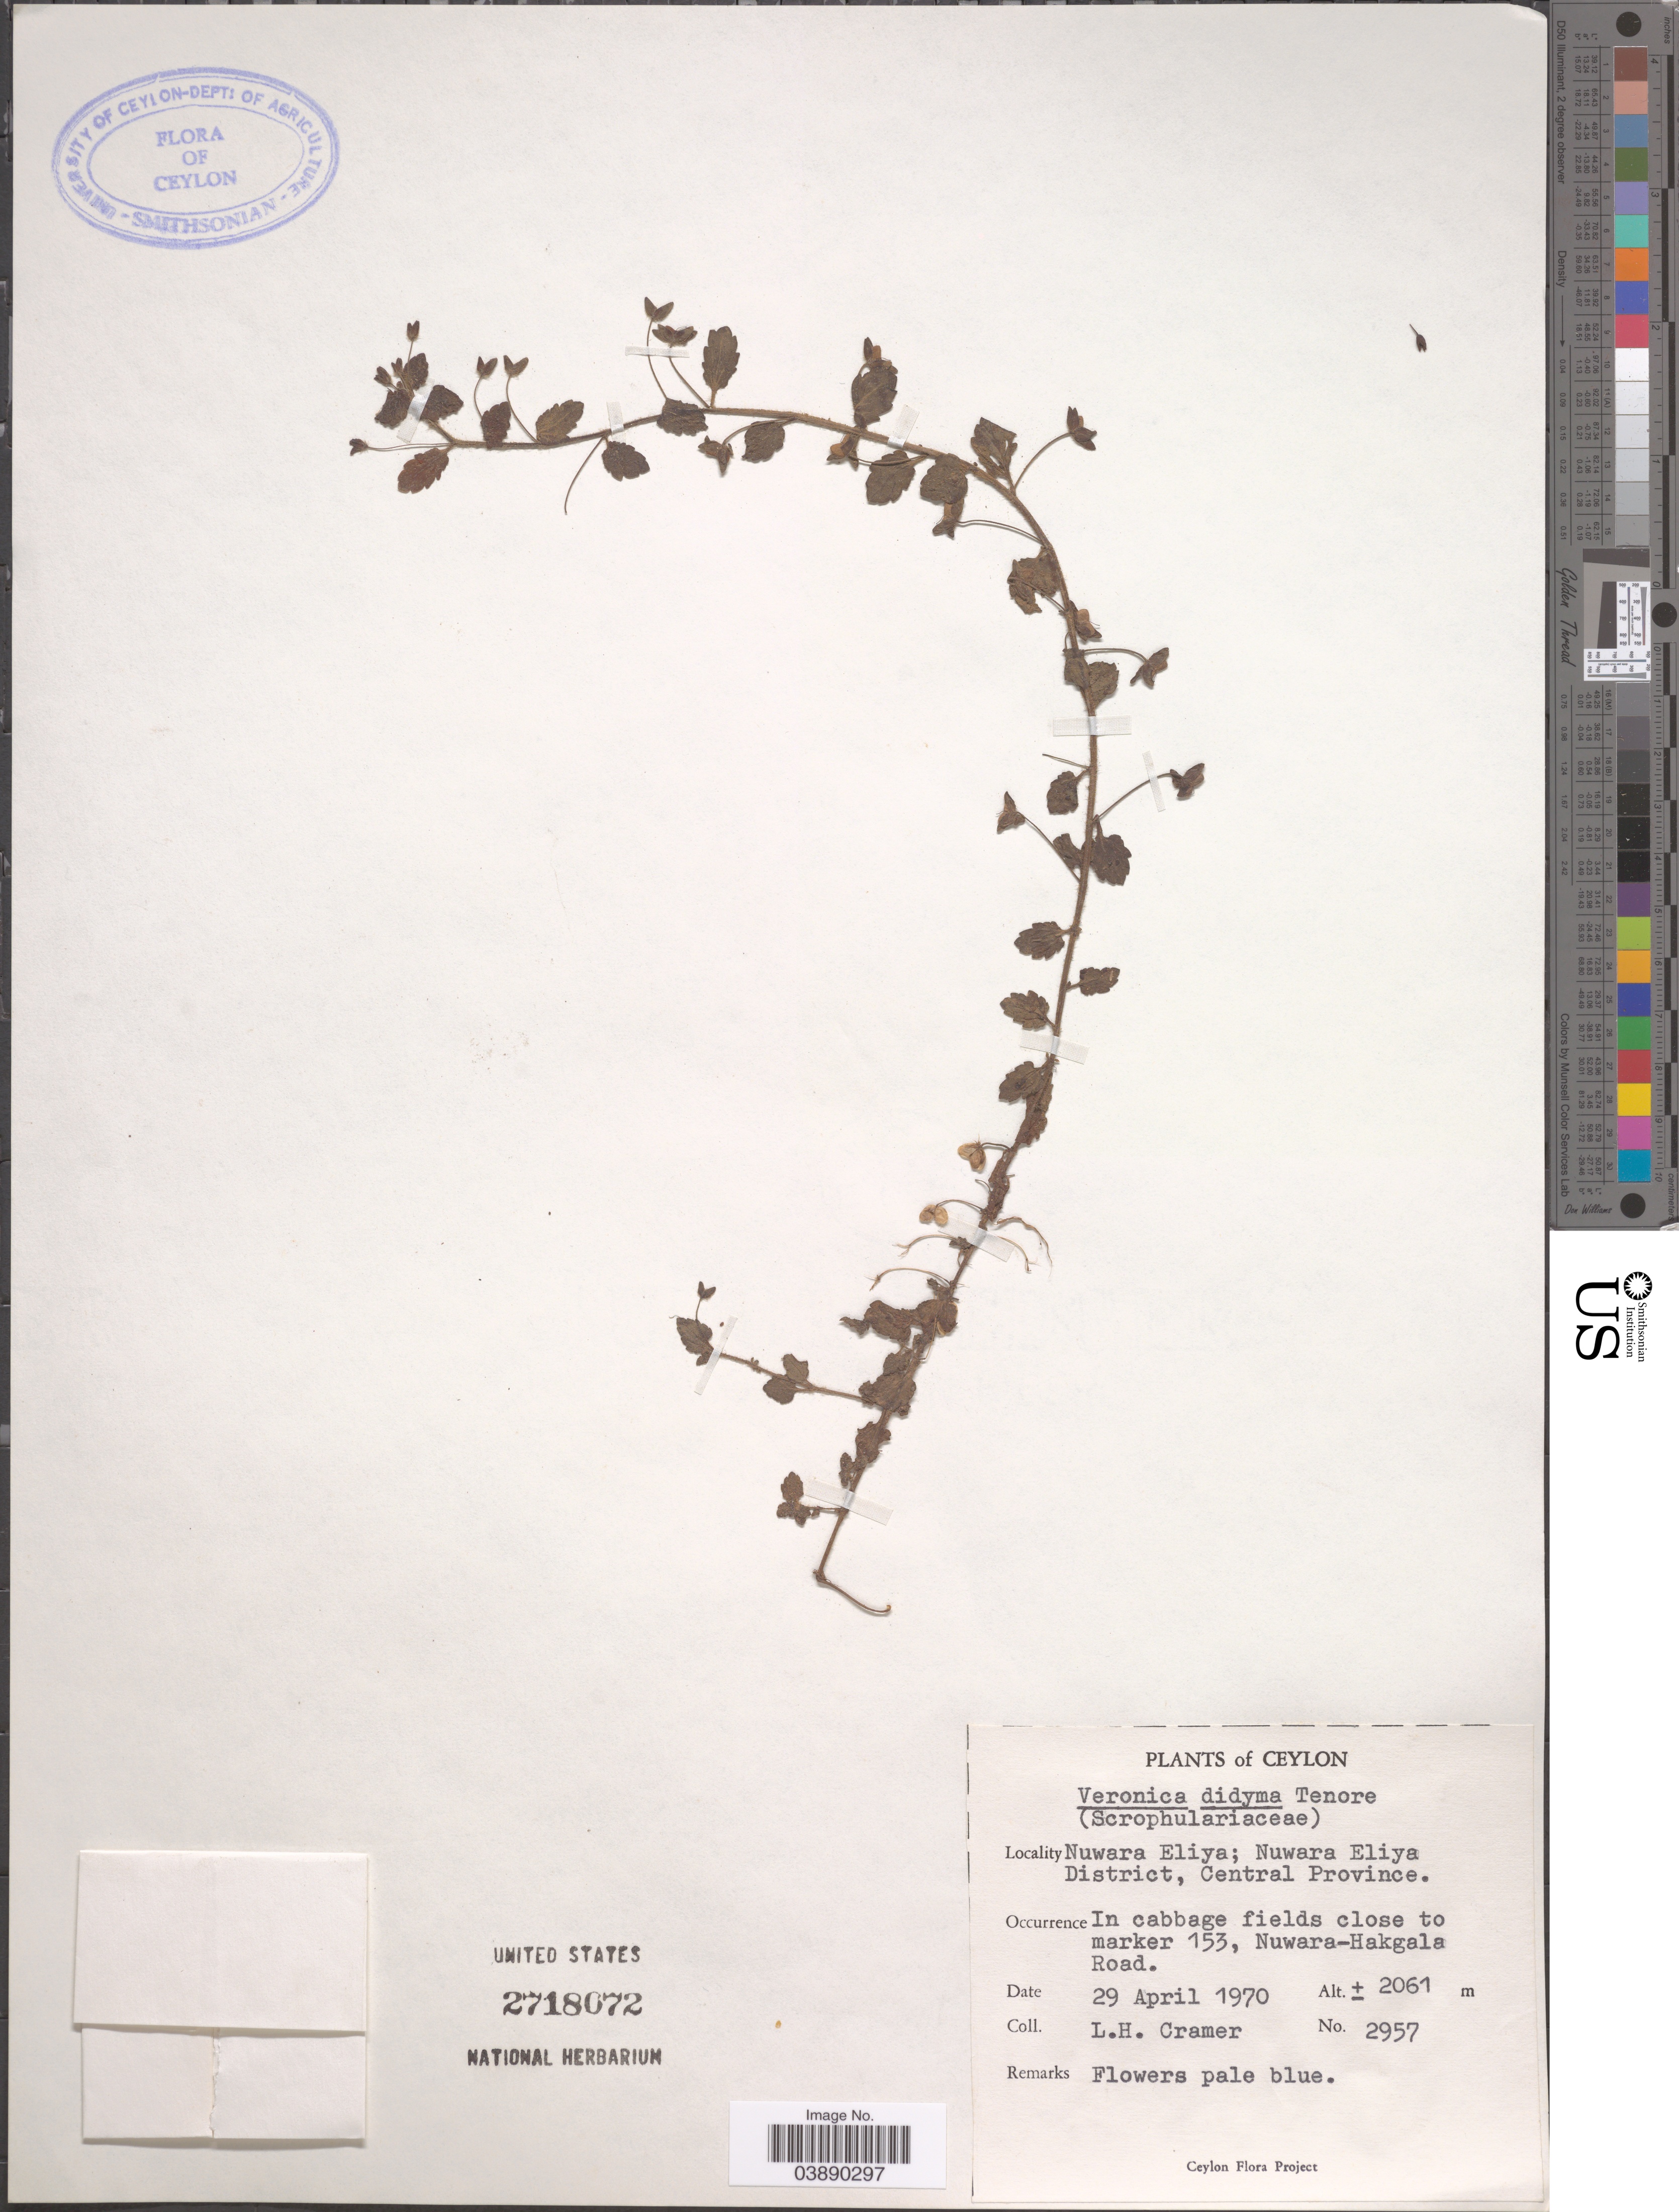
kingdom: Plantae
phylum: Tracheophyta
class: Magnoliopsida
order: Lamiales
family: Plantaginaceae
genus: Veronica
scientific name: Veronica persica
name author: Poir.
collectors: L. H. Cramer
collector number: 2957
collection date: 1970-04-29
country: Sri Lanka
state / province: Central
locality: Ceylon. Nuwara Eliya; Nuwara Eliya District. In cabbage fields close to marker 153, Nuwara-Hakgala Road.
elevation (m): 2061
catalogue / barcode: US 2718072